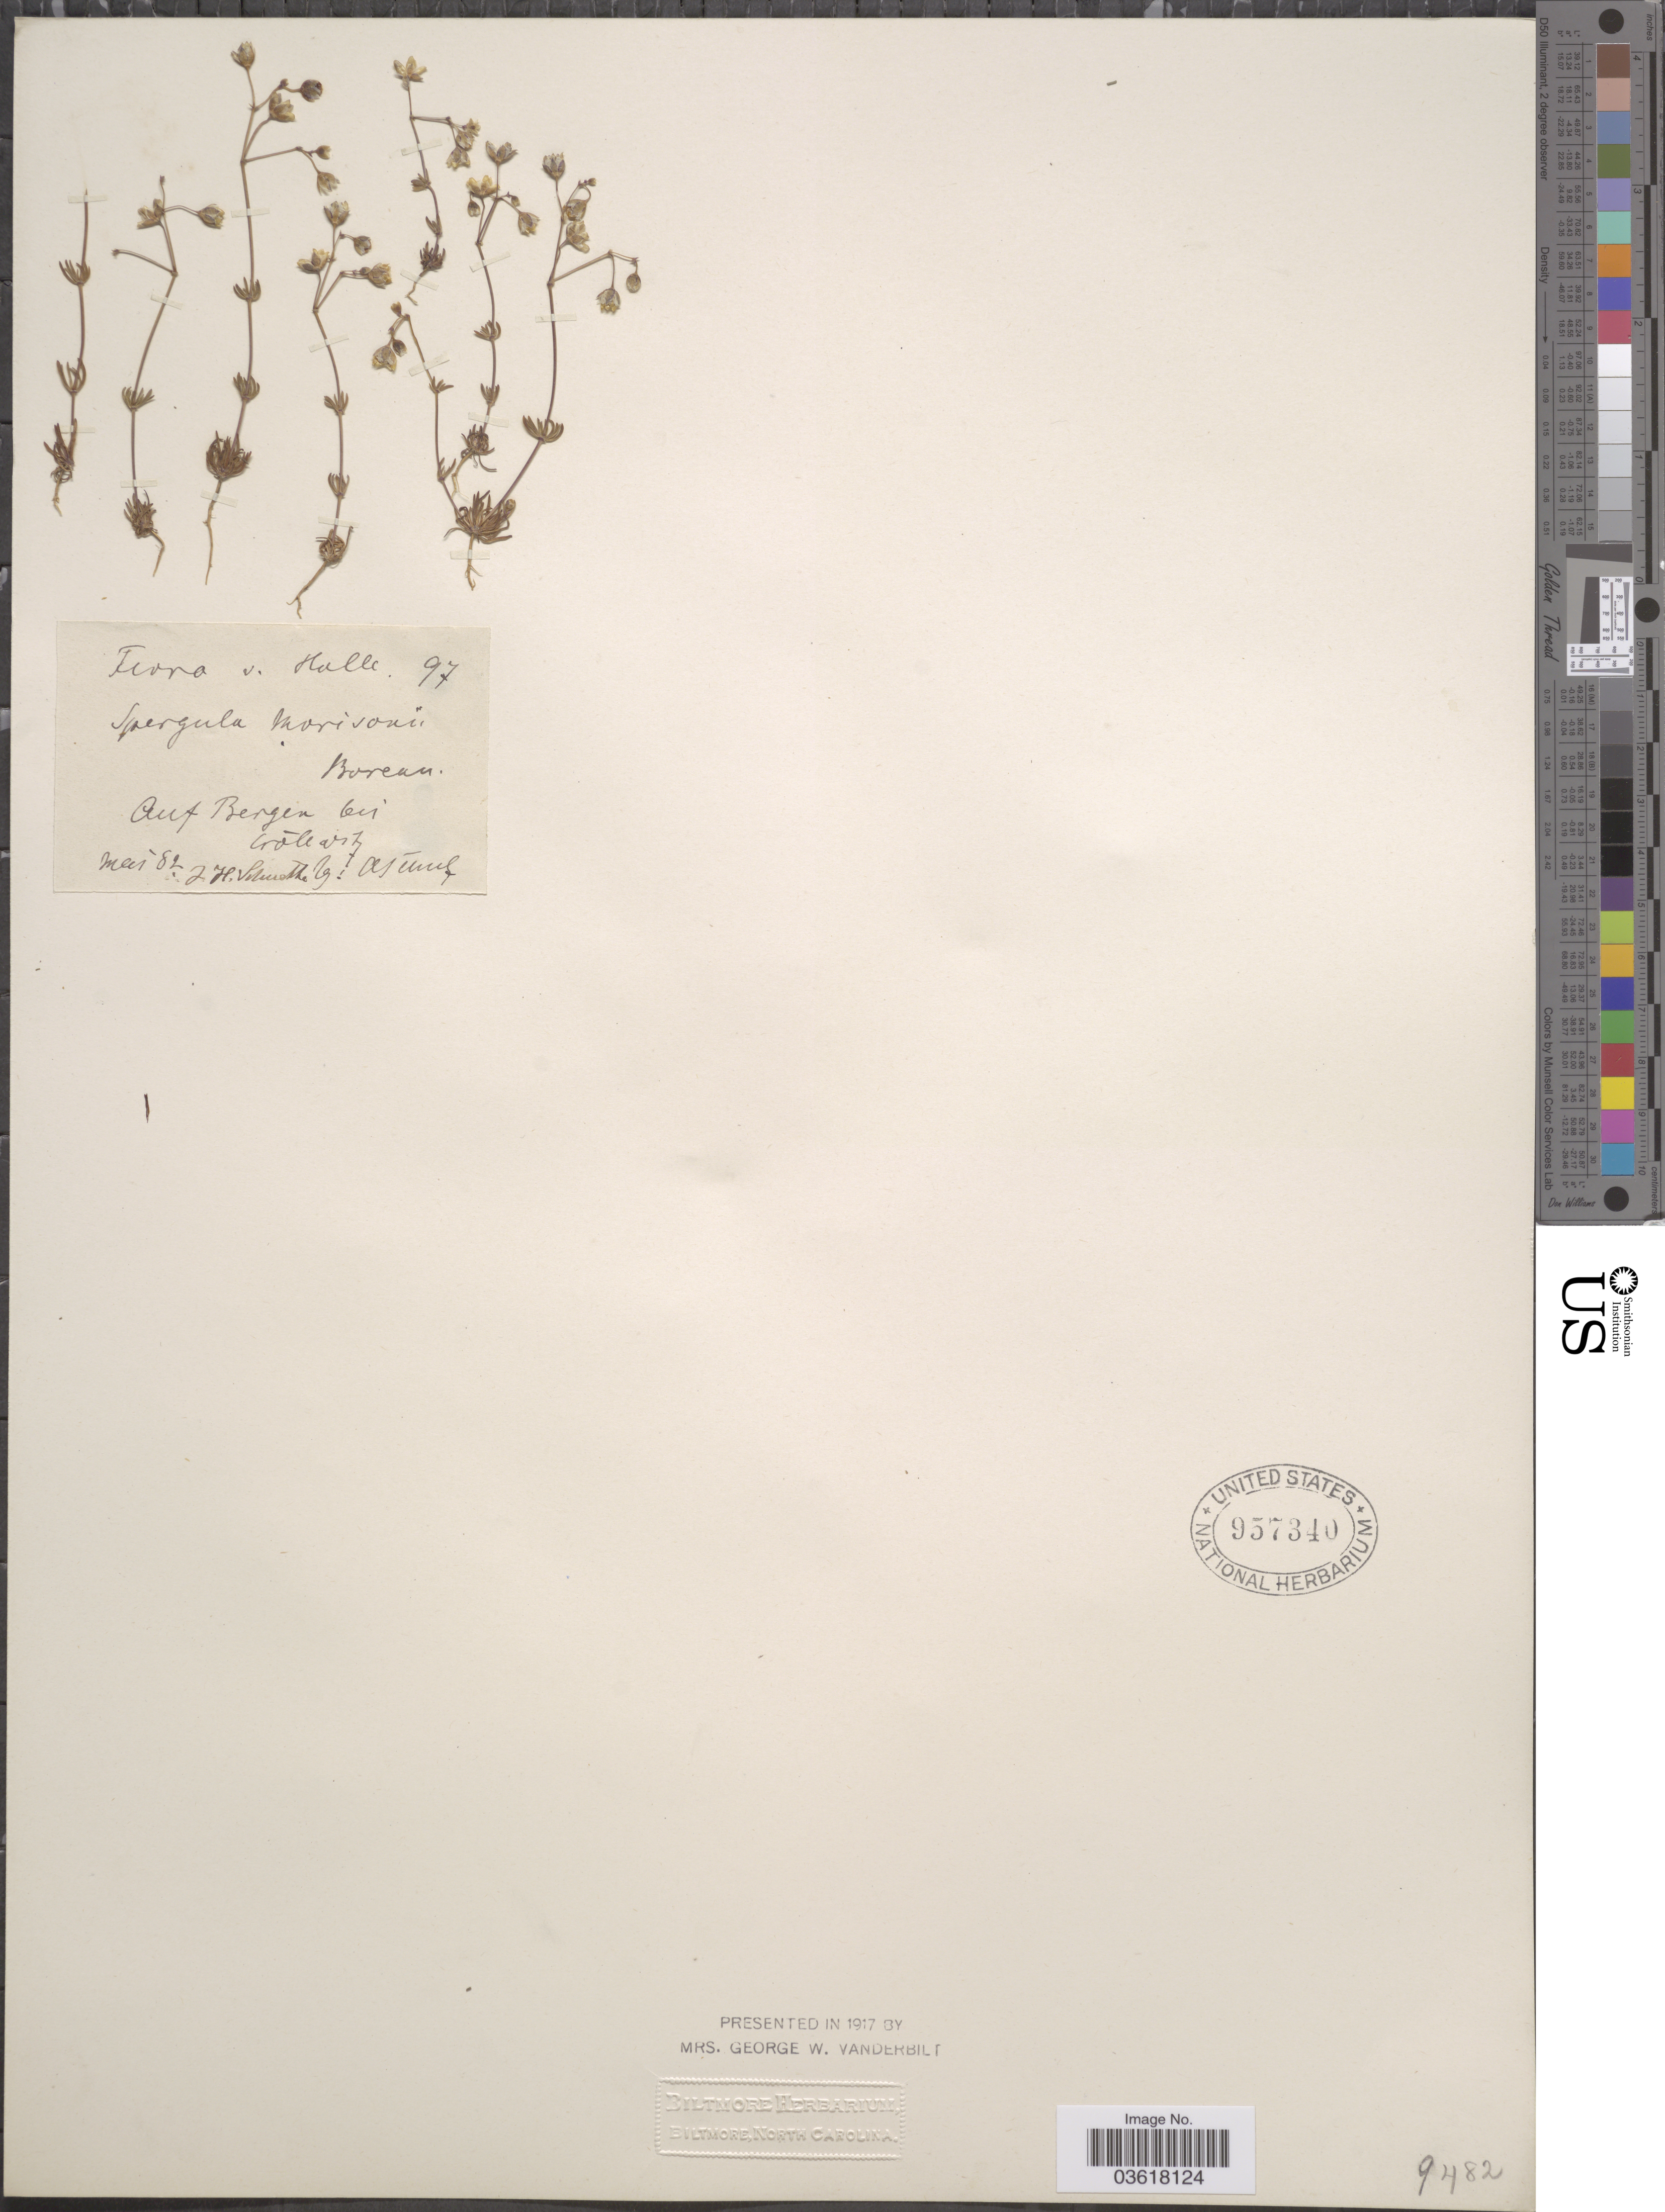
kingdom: Plantae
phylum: Tracheophyta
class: Magnoliopsida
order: Caryophyllales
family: Caryophyllaceae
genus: Spergula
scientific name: Spergula morisonii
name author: Boreau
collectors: J. H. Schuette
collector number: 97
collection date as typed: Transcribed d/m/y: /5/82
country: Germany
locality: Auf Bergen bei Cröllwitz [on mountains at Cröllwitz]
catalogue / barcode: US 957340